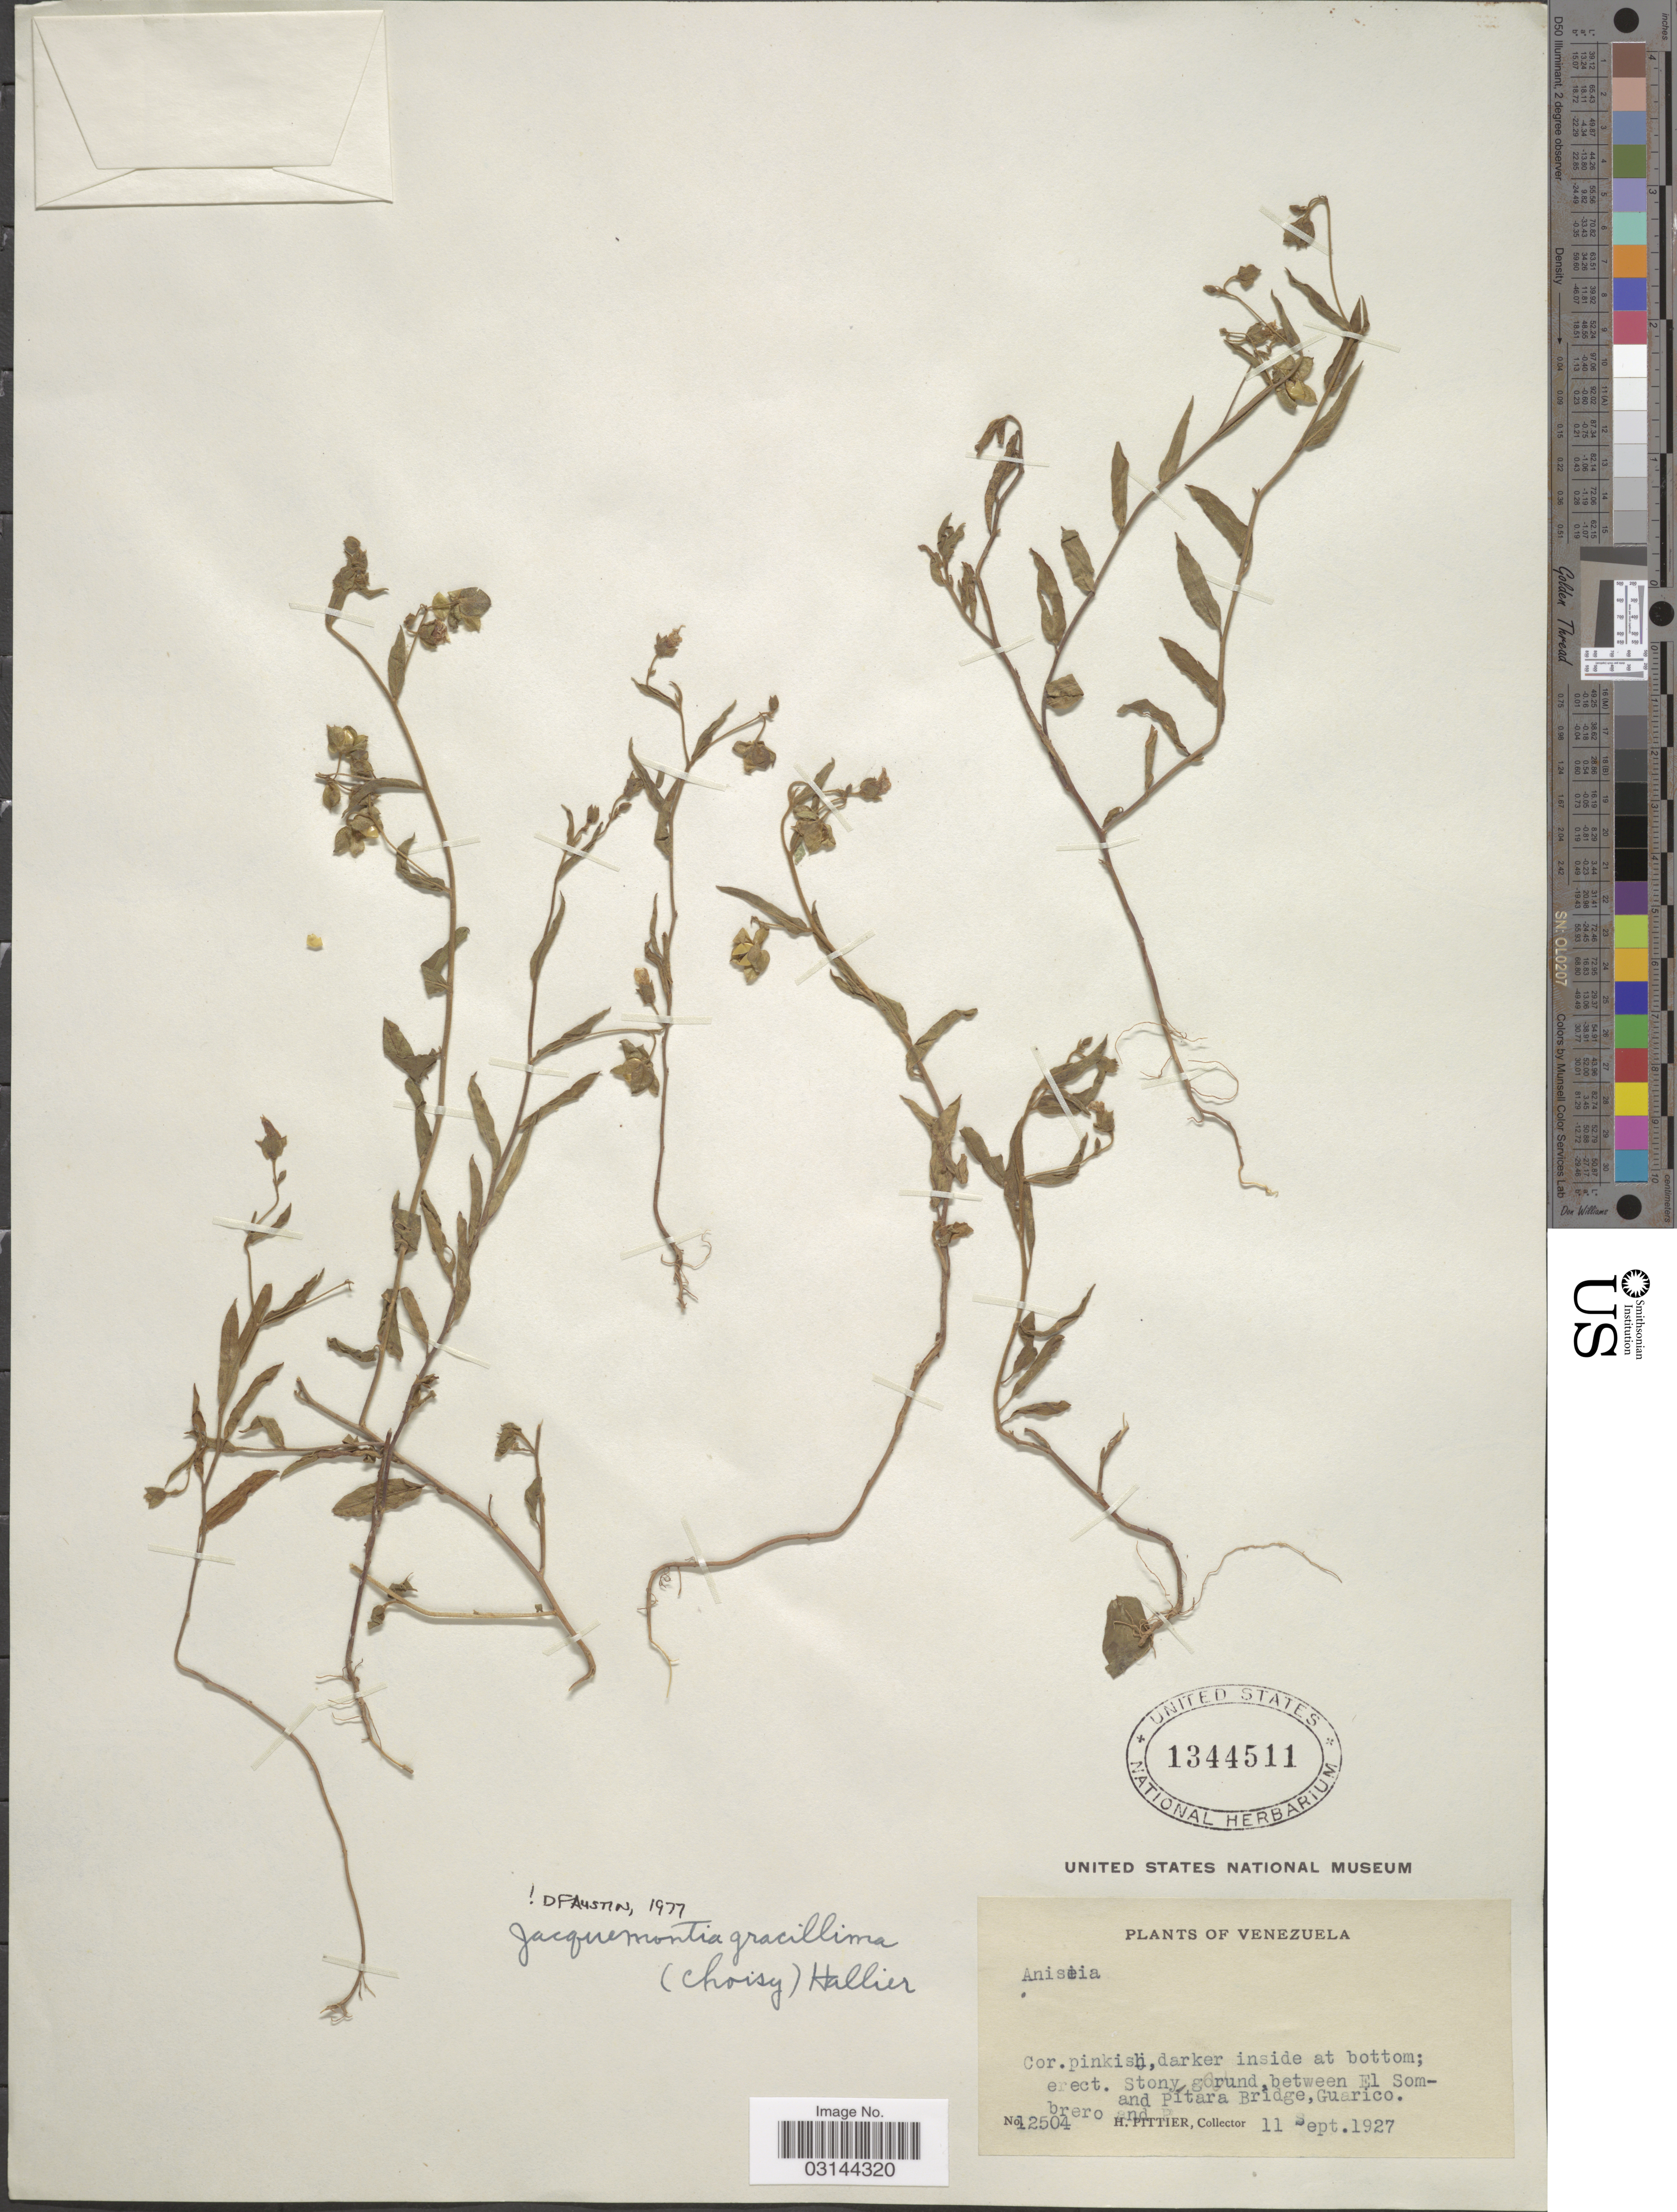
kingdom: Plantae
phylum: Tracheophyta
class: Magnoliopsida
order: Solanales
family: Convolvulaceae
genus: Jacquemontia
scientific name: Jacquemontia gracillima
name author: (Choisy) Hallier f.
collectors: H. F. Pittier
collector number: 12504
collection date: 1927-09-11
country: Venezuela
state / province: Guárico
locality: Stony ground, between El Sombrero and Pitara Bridge.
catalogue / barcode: US 1344511